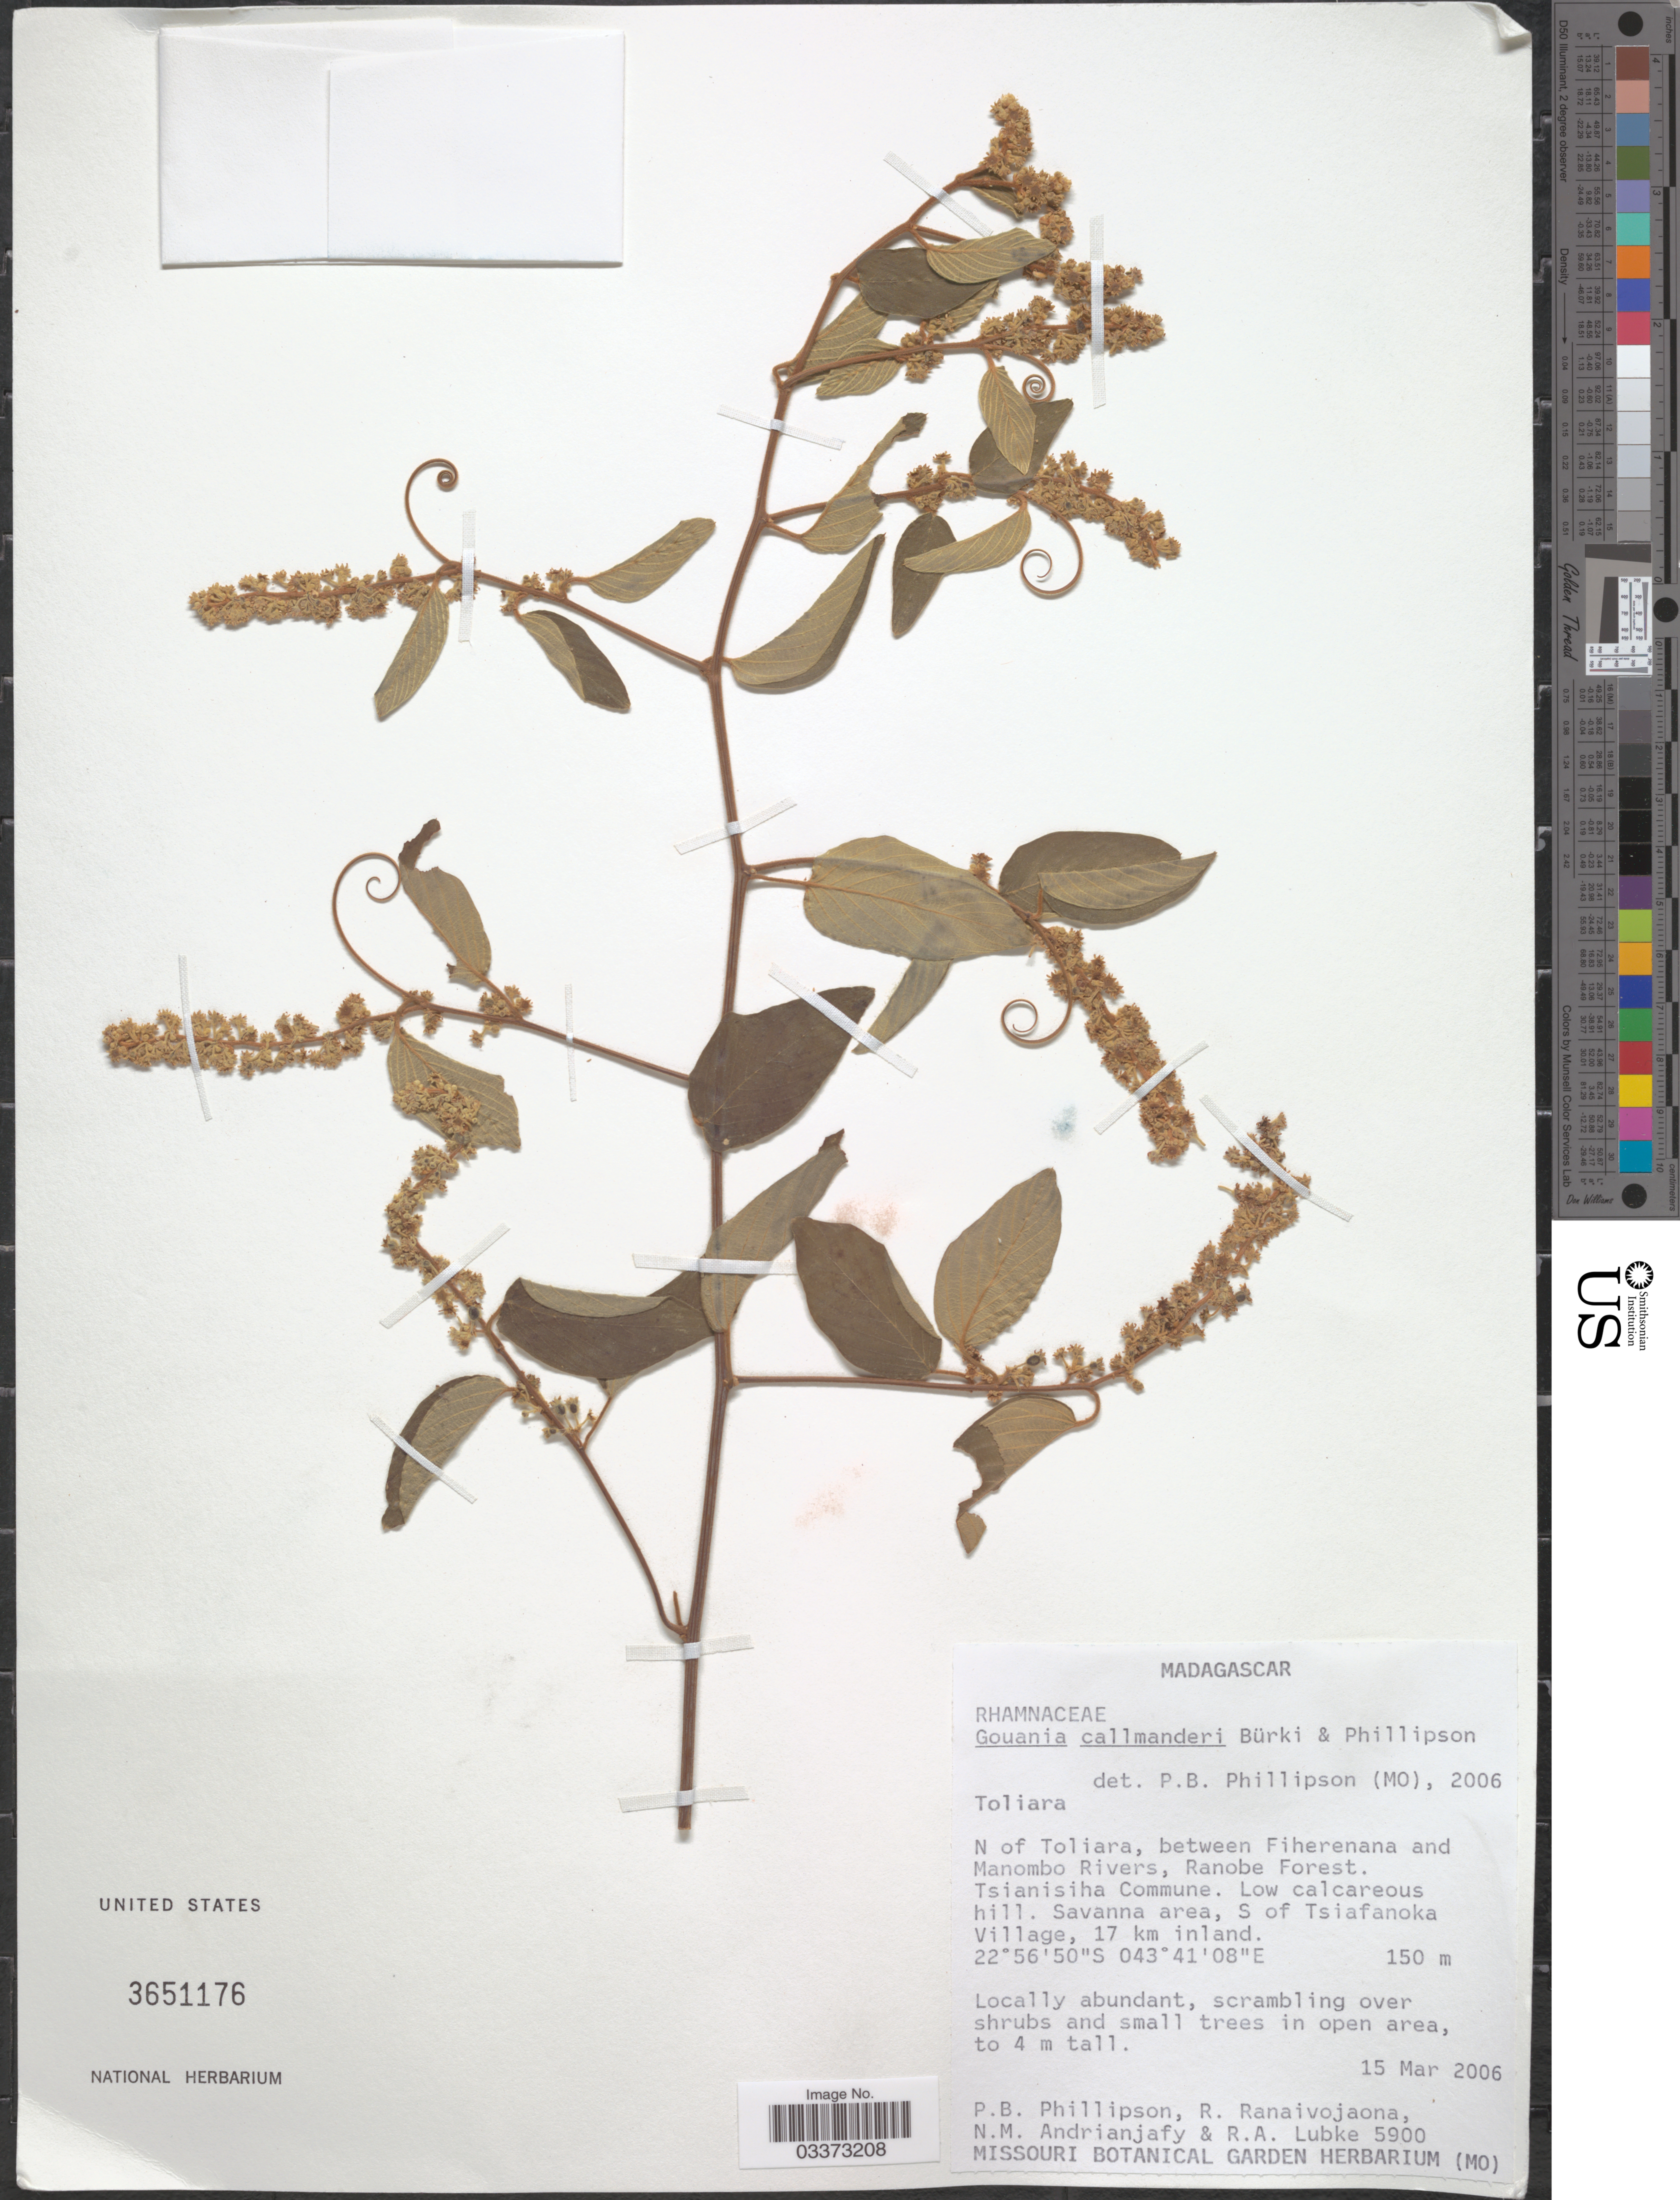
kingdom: Plantae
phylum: Tracheophyta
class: Magnoliopsida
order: Rosales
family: Rhamnaceae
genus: Gouania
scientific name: Gouania callmanderi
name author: Buerki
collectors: P. B. Phillipson, R. Ranaivojaona, N. M. Andrianjafy & R. Lubke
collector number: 5900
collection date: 2006-03-15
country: Madagascar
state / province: Atsimo-Andrefana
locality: N of Toliara, between Fiherenana and Manombo Rivers, Ranobe Forest. Tsianisiha Commune. Savanna area, S of Tsiafanoka Village, 17 km inland.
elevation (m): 150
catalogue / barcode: US 3651176